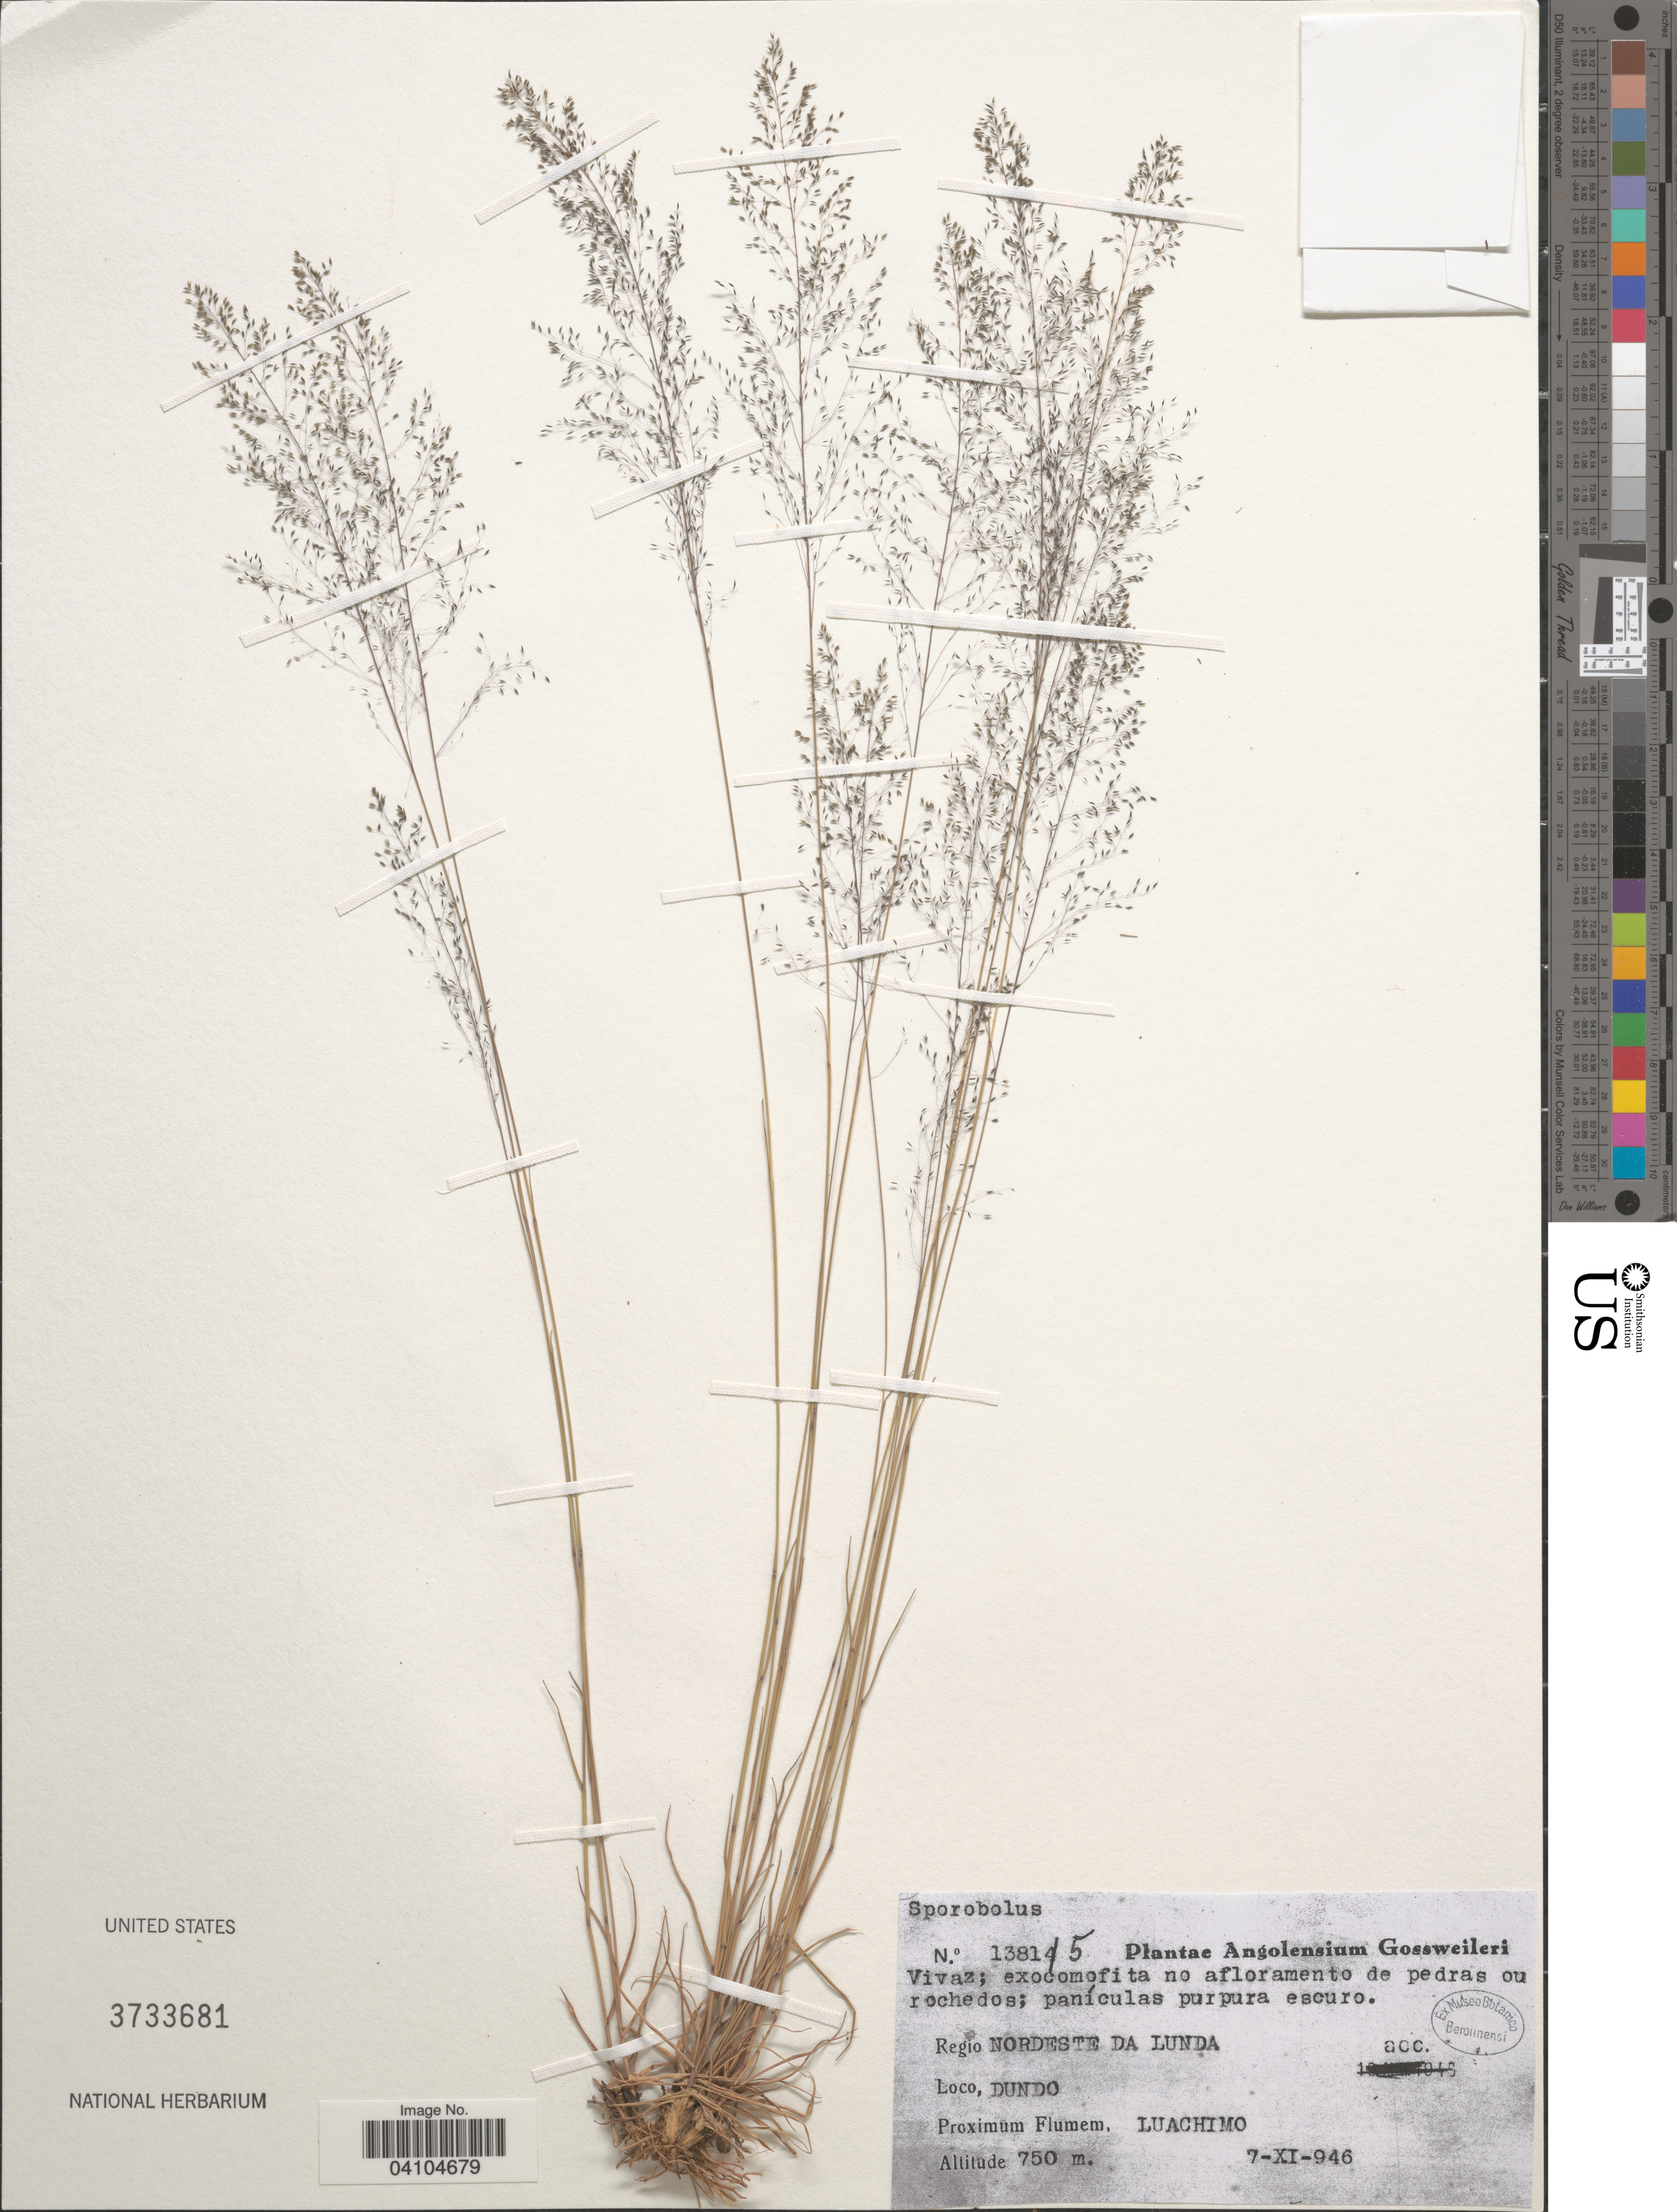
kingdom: Plantae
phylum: Tracheophyta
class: Liliopsida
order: Poales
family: Poaceae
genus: Sporobolus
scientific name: Sporobolus sp.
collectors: -. Gossweiler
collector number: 13815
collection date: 1946-11-07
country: Angola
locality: Regio Nordeste da Lunda. Dundo. Proximum Flumem, Luachimo.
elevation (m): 750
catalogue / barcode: US 3733681